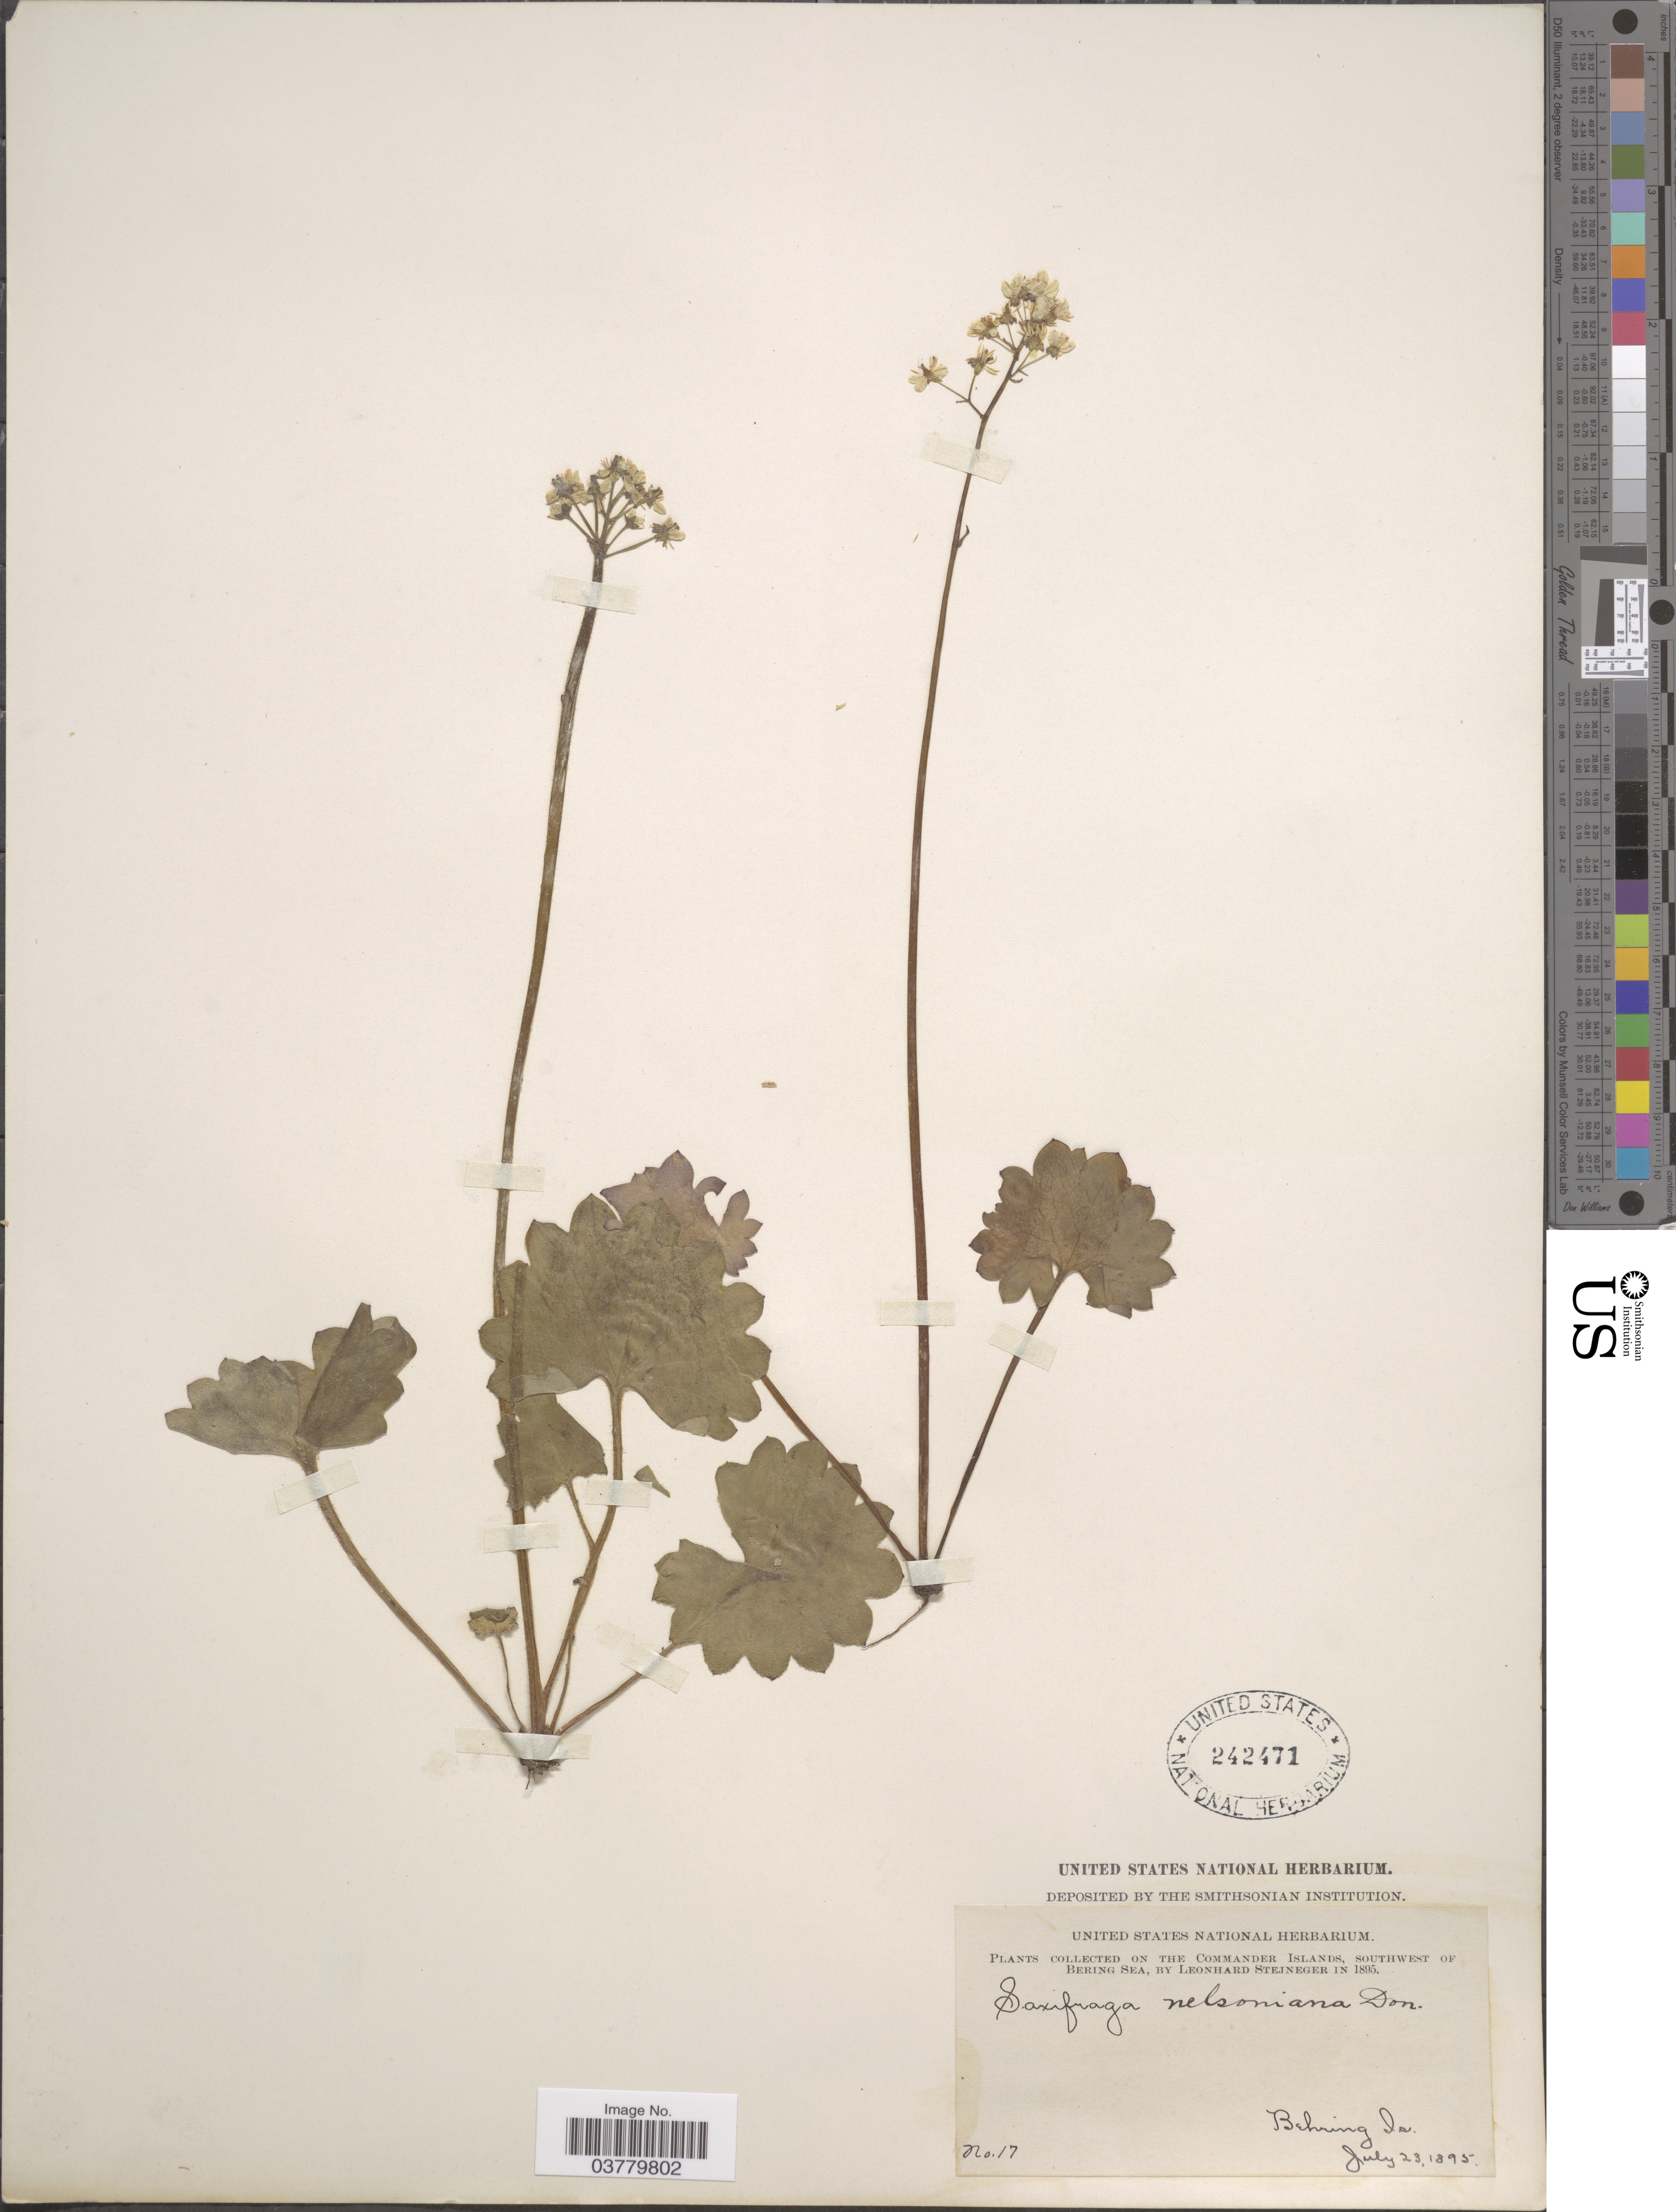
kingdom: Plantae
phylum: Tracheophyta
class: Magnoliopsida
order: Saxifragales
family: Saxifragaceae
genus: Micranthes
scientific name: Micranthes nelsoniana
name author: (D. Don) Small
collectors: L. Stejneger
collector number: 17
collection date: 1895-07-23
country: Russian Federation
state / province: Kamchatka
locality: On the Commander Islands, Southwest of Bering Sea. Nikolski, Behring Is.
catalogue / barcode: US 242471